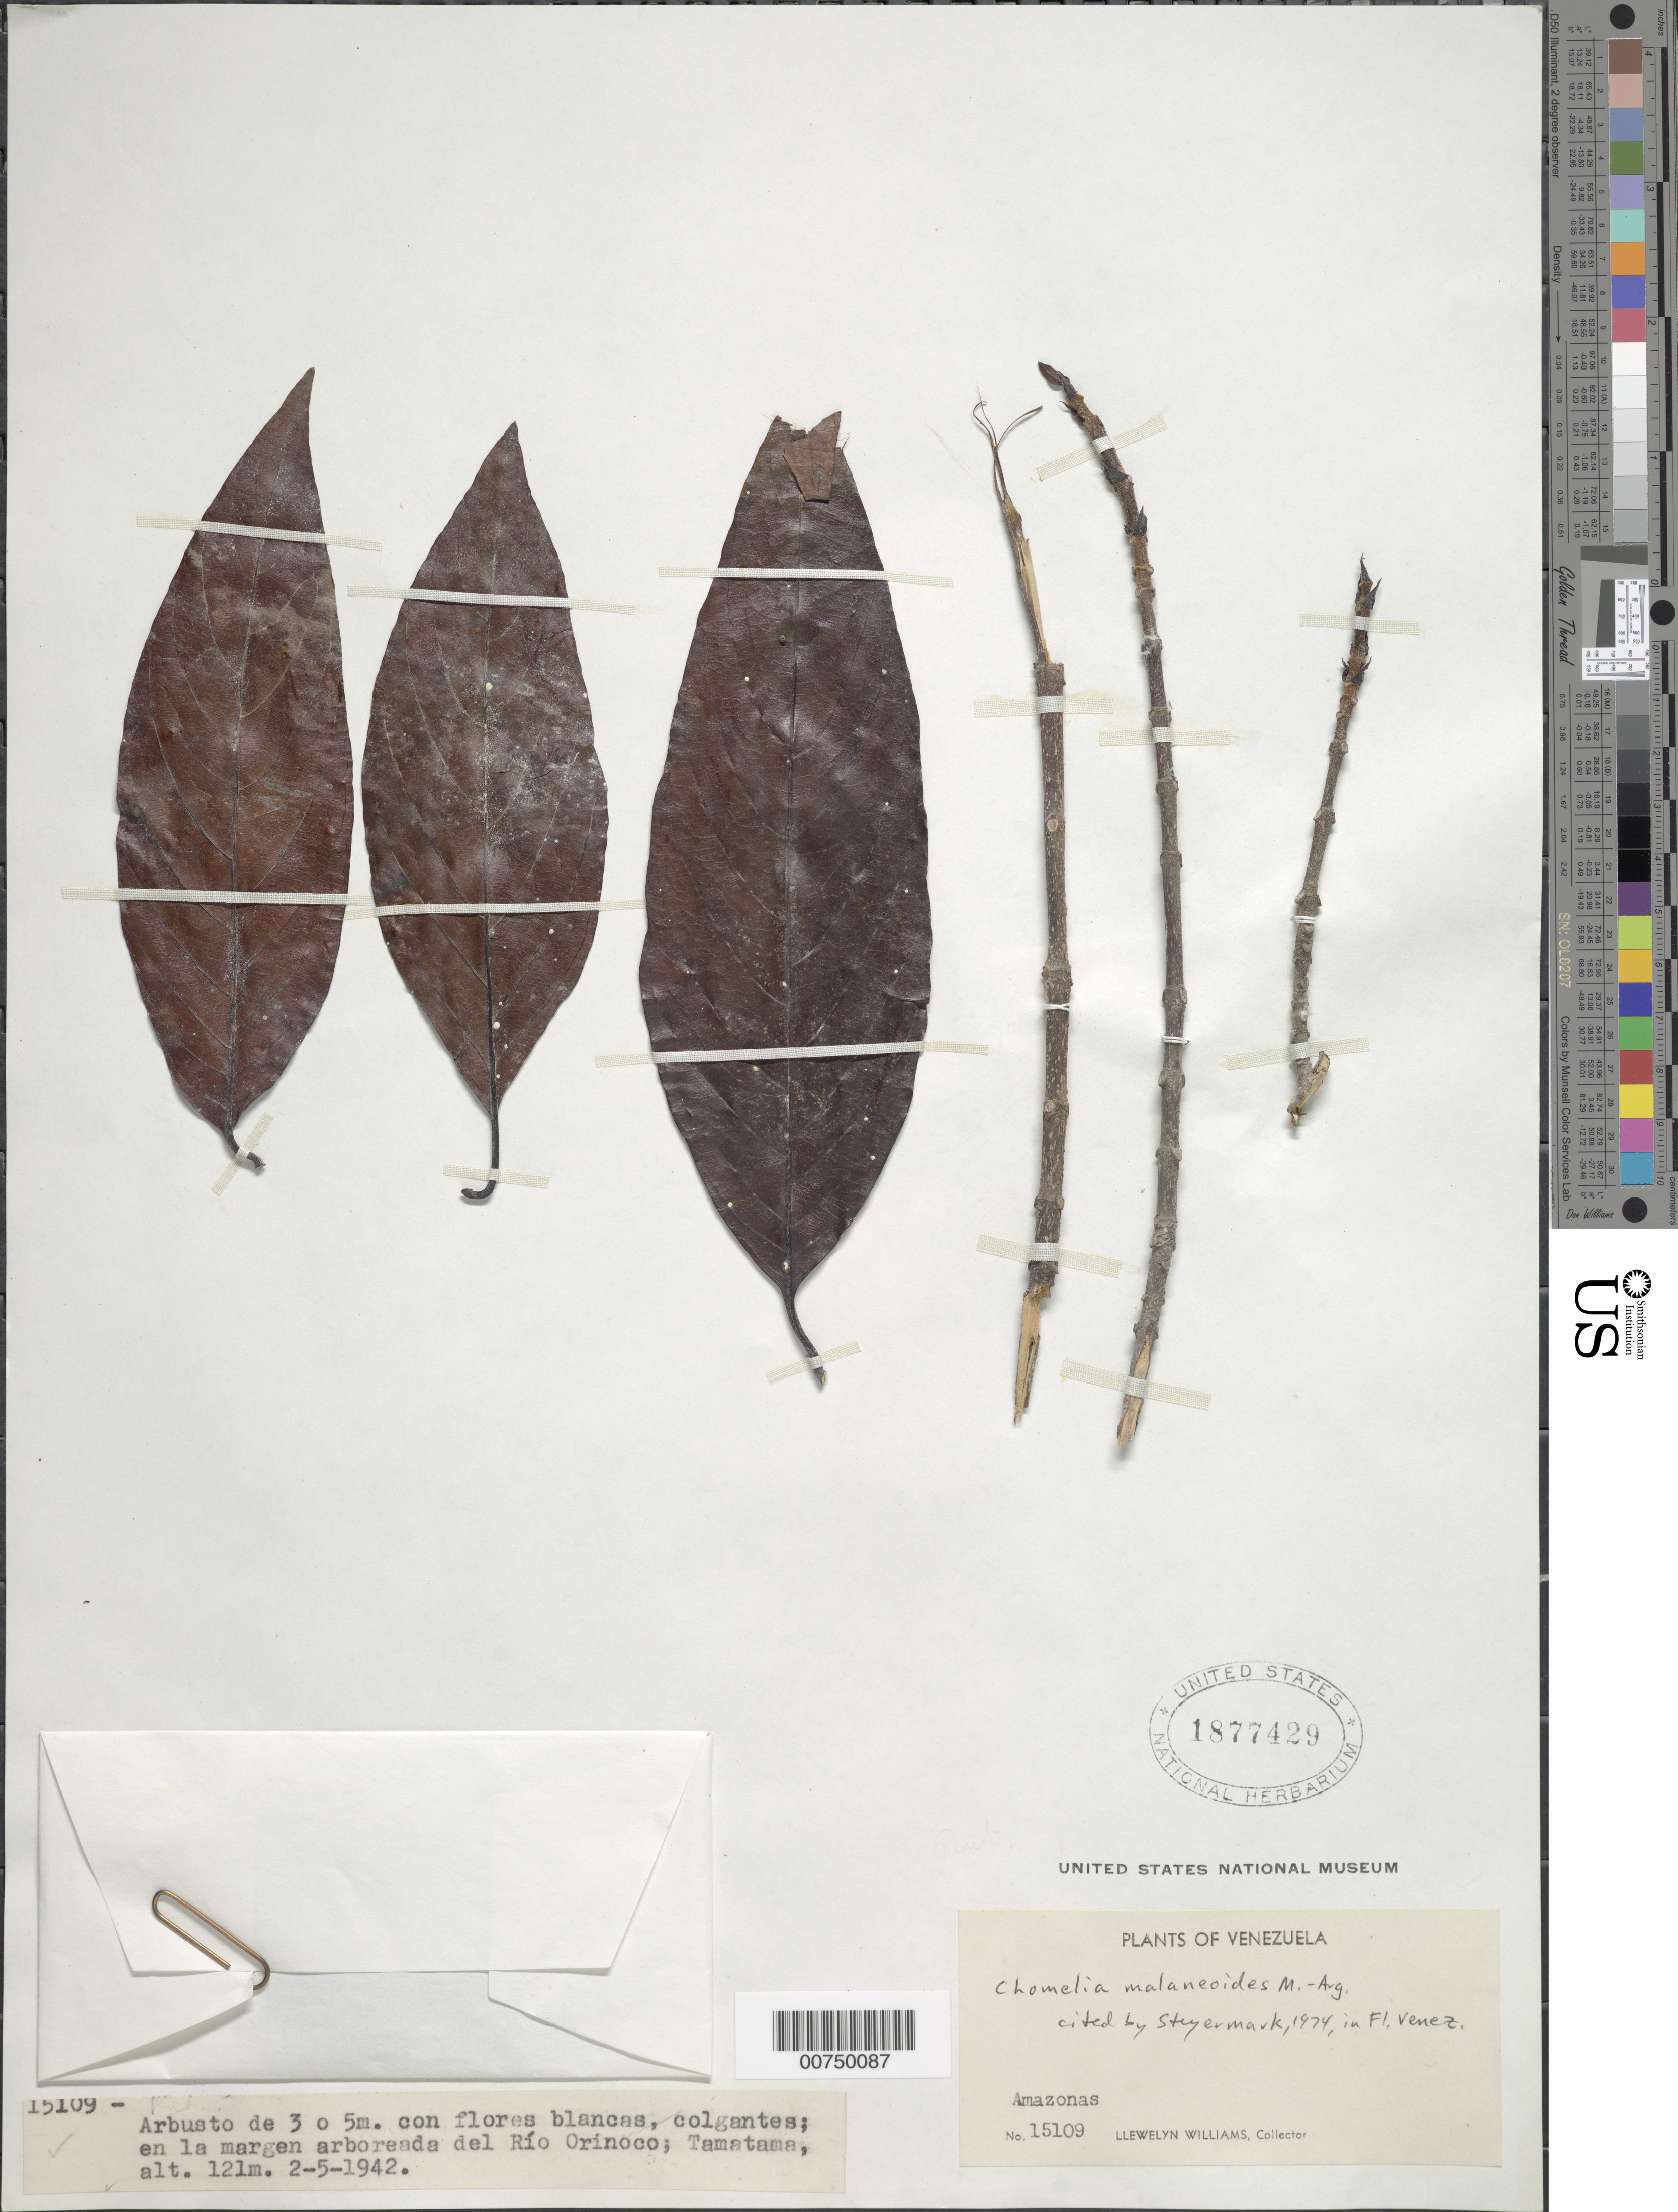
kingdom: Plantae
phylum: Tracheophyta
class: Magnoliopsida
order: Gentianales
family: Rubiaceae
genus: Chomelia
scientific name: Chomelia malaneoides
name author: Müll. Arg.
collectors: Ll. Williams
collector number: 15109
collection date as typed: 2-May-42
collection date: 1942-05-02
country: Venezuela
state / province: Amazonas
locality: Tamatama, Río Orinoco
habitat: Margen arboreada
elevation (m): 121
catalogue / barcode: US 1877429